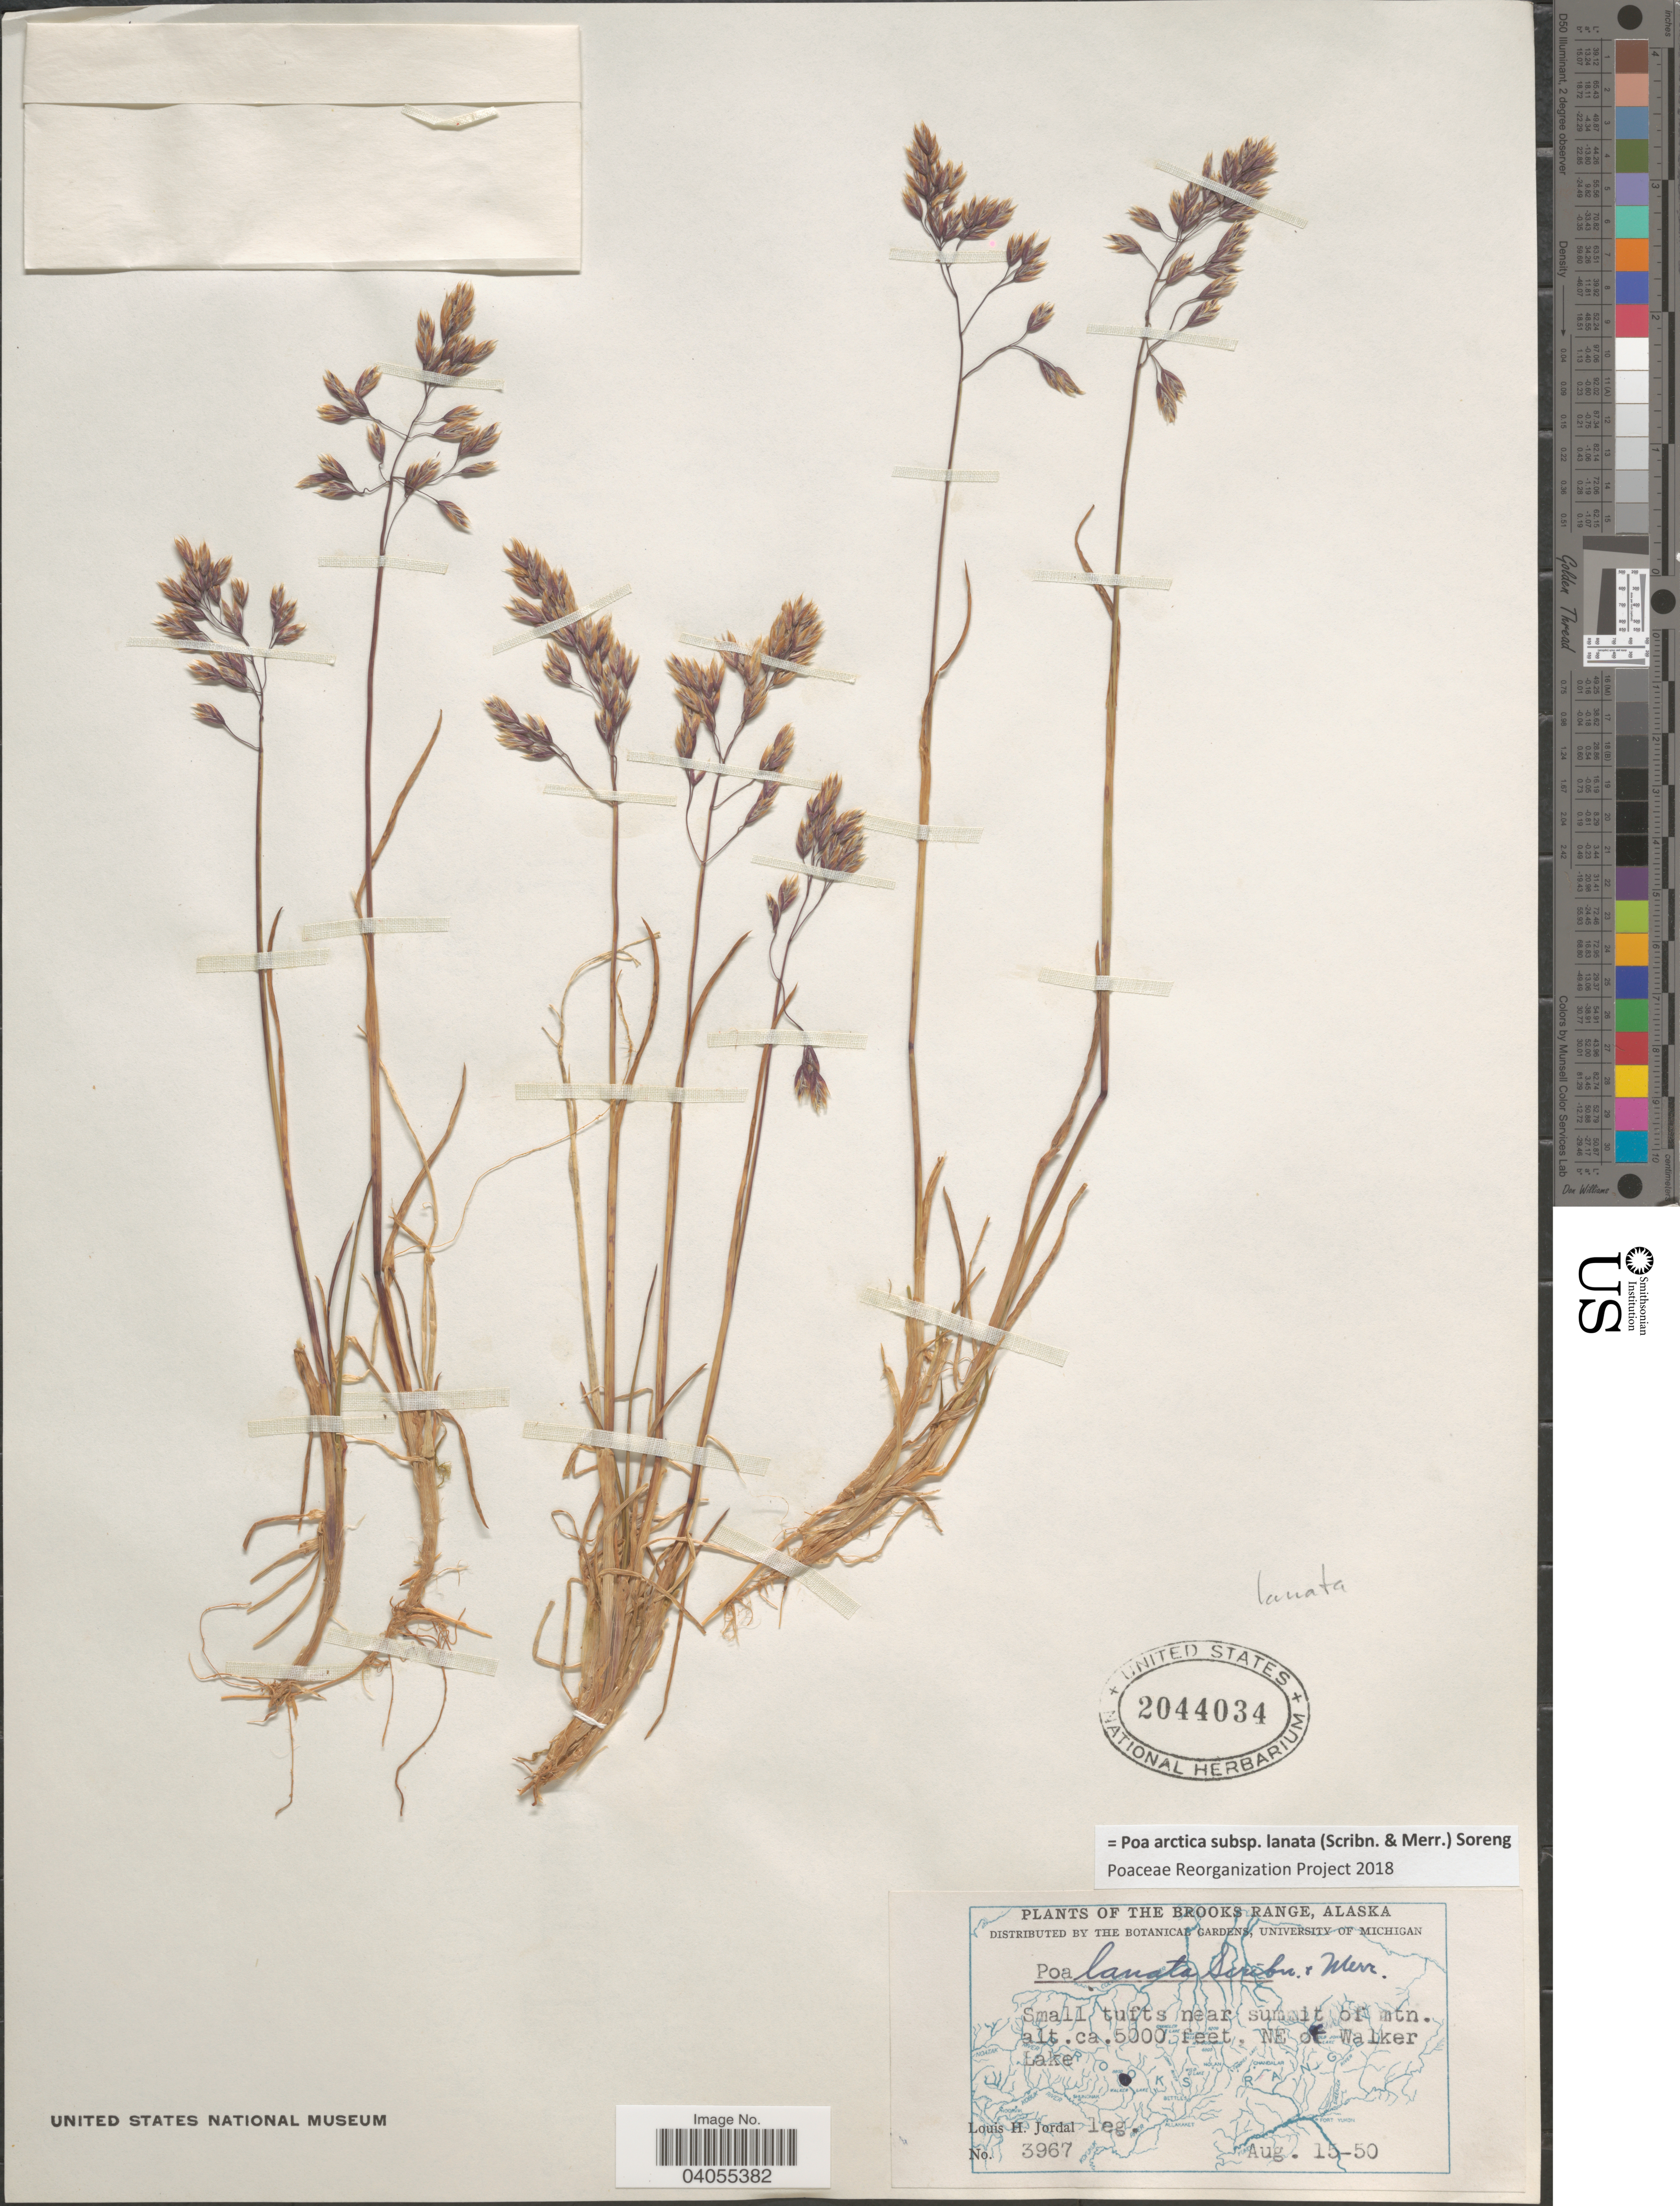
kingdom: Plantae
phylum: Tracheophyta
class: Liliopsida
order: Poales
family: Poaceae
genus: Poa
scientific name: Poa arctica subsp. lanata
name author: (Scribn. & Merr.) Soreng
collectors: L. Jordal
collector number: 3967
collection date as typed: Transcribed d/m/y: 15/8/50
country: United States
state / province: Alaska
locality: The Brooks Range. Small tufts near summit of mtn. NE of Walker Lake.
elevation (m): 1524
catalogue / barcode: US 2044034